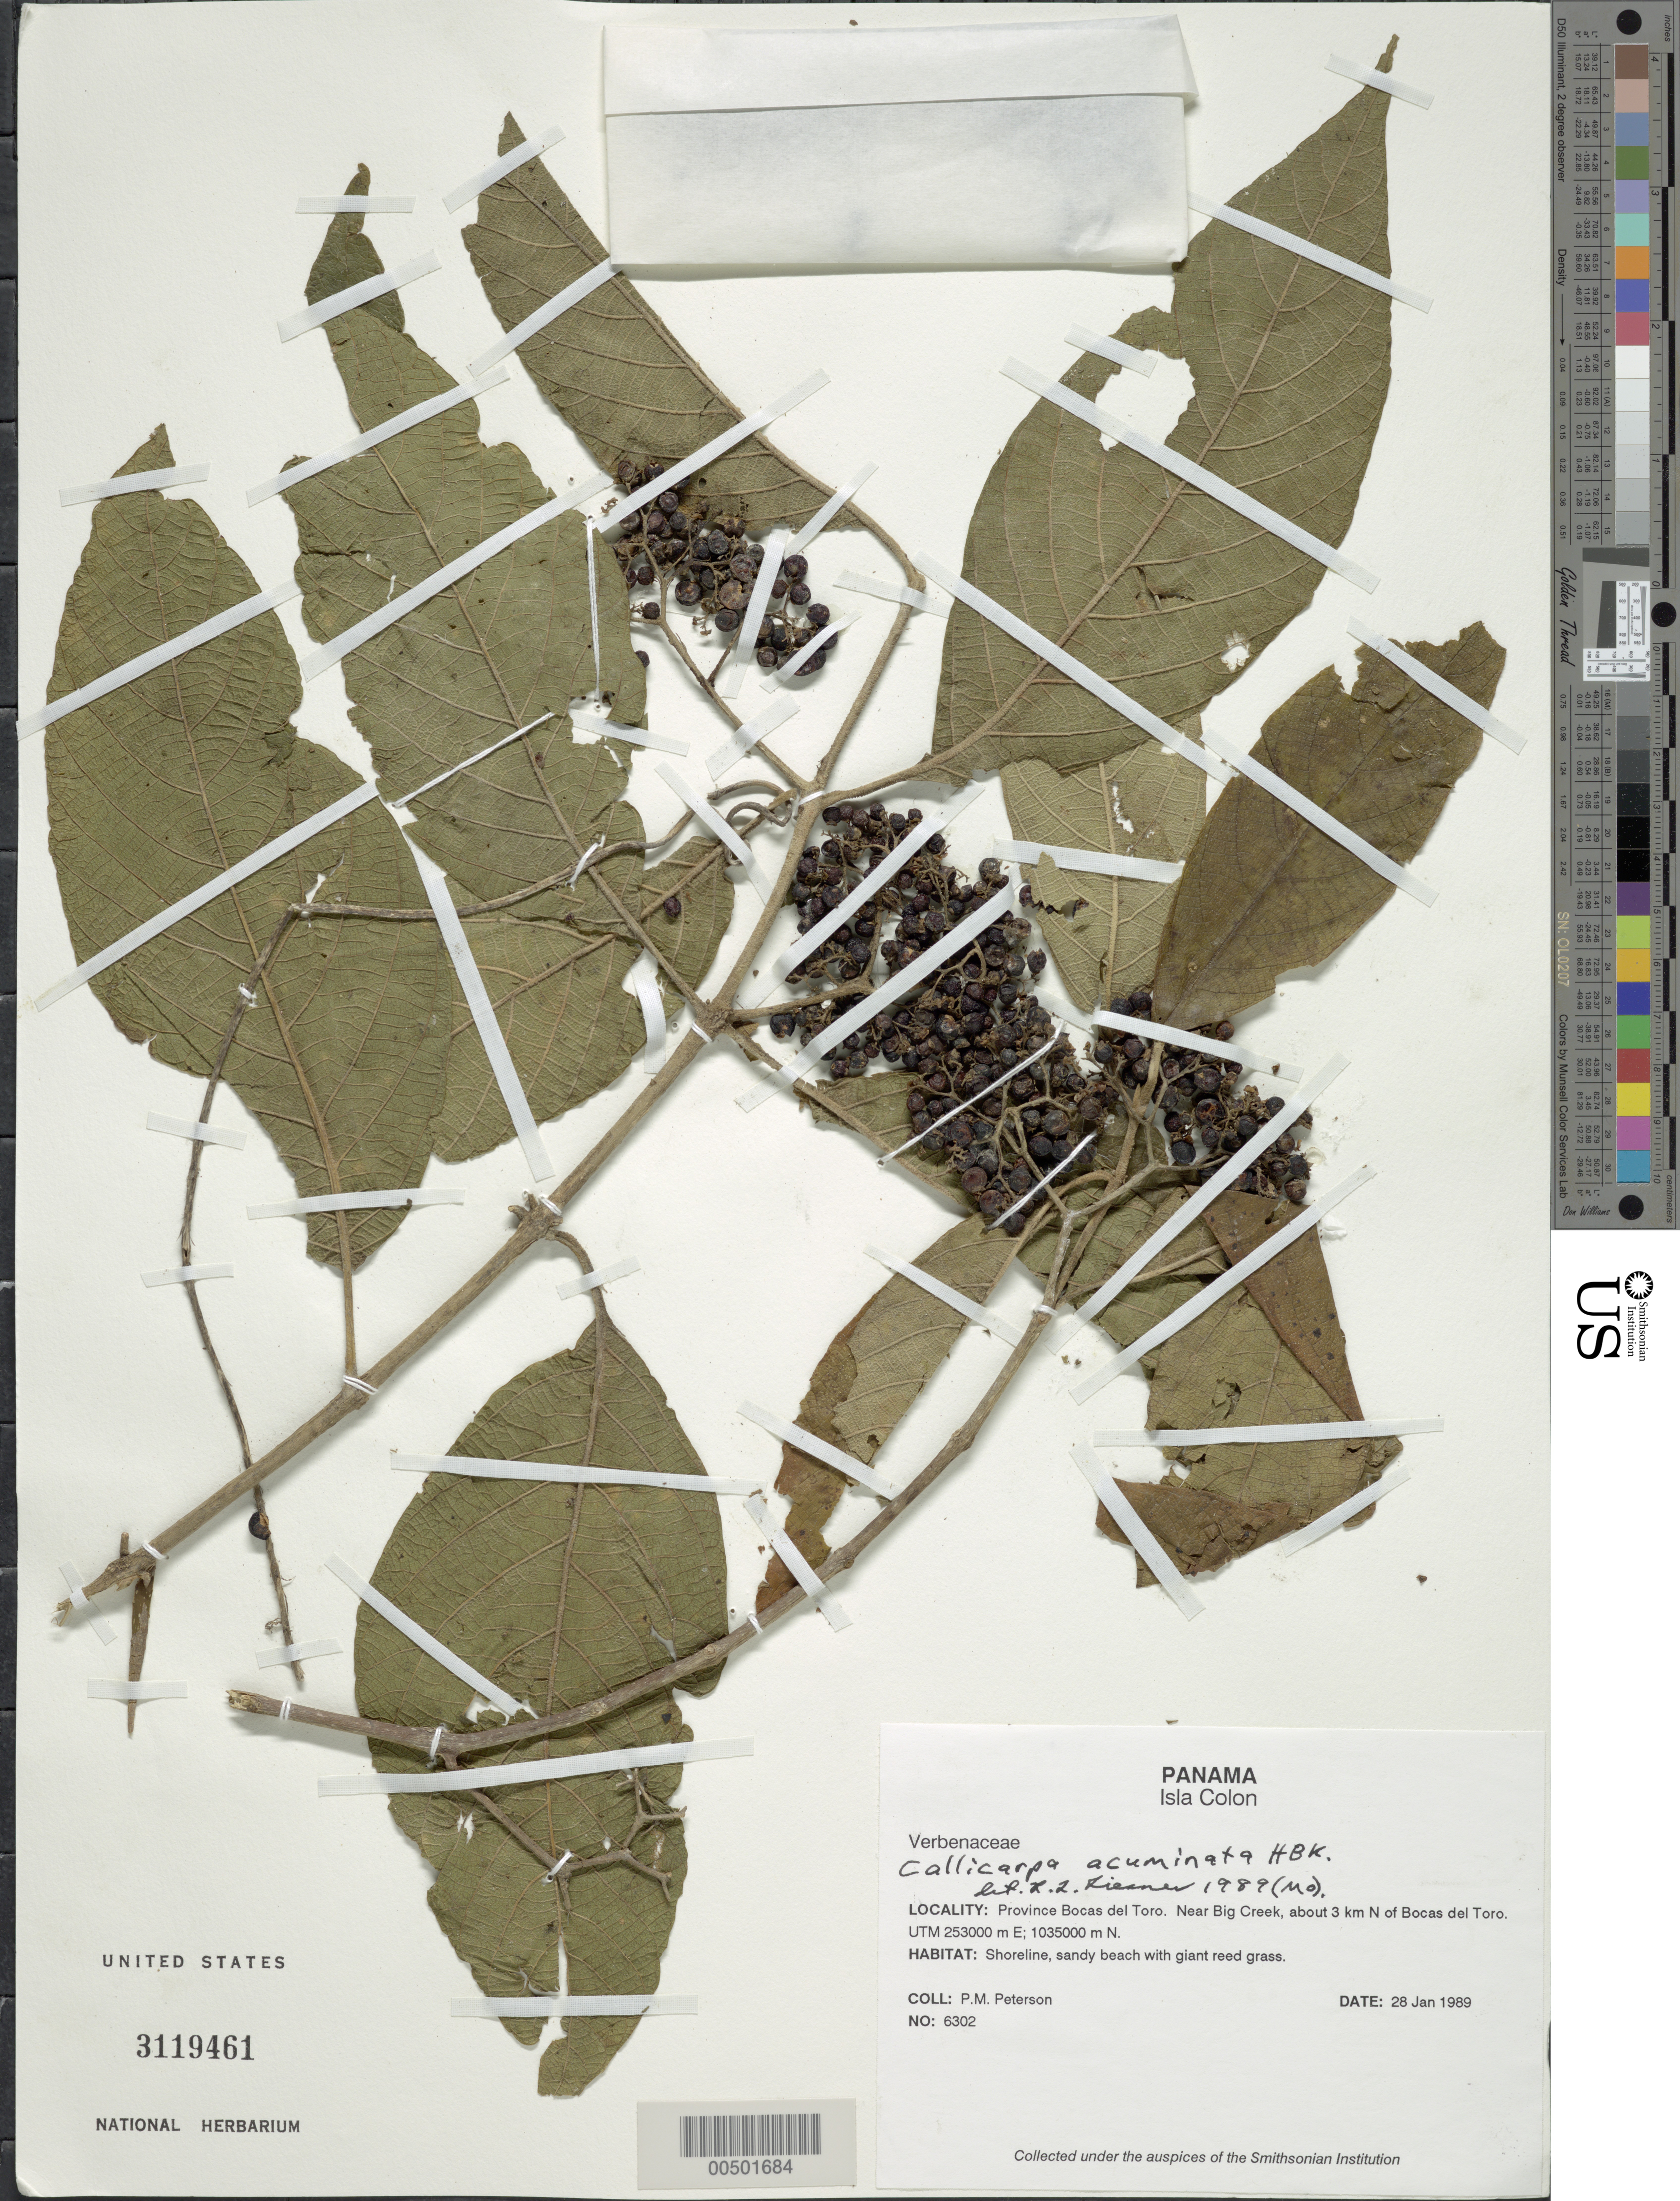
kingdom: Plantae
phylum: Tracheophyta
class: Magnoliopsida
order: Lamiales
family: Lamiaceae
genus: Callicarpa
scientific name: Callicarpa acuminata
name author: Kunth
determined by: Liesner, R. L.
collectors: P. M. Peterson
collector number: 06302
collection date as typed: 28 Jan 1989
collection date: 1989-01-28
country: Panama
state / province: Bocas del Toro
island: Colón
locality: Isla Colon, near Big Creek, about 3 km N of Bocas del Toro. UTM 253000 m E; 1035000 m N.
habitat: Shoreline, sandy beach with giant reed grass.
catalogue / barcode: US 3119461